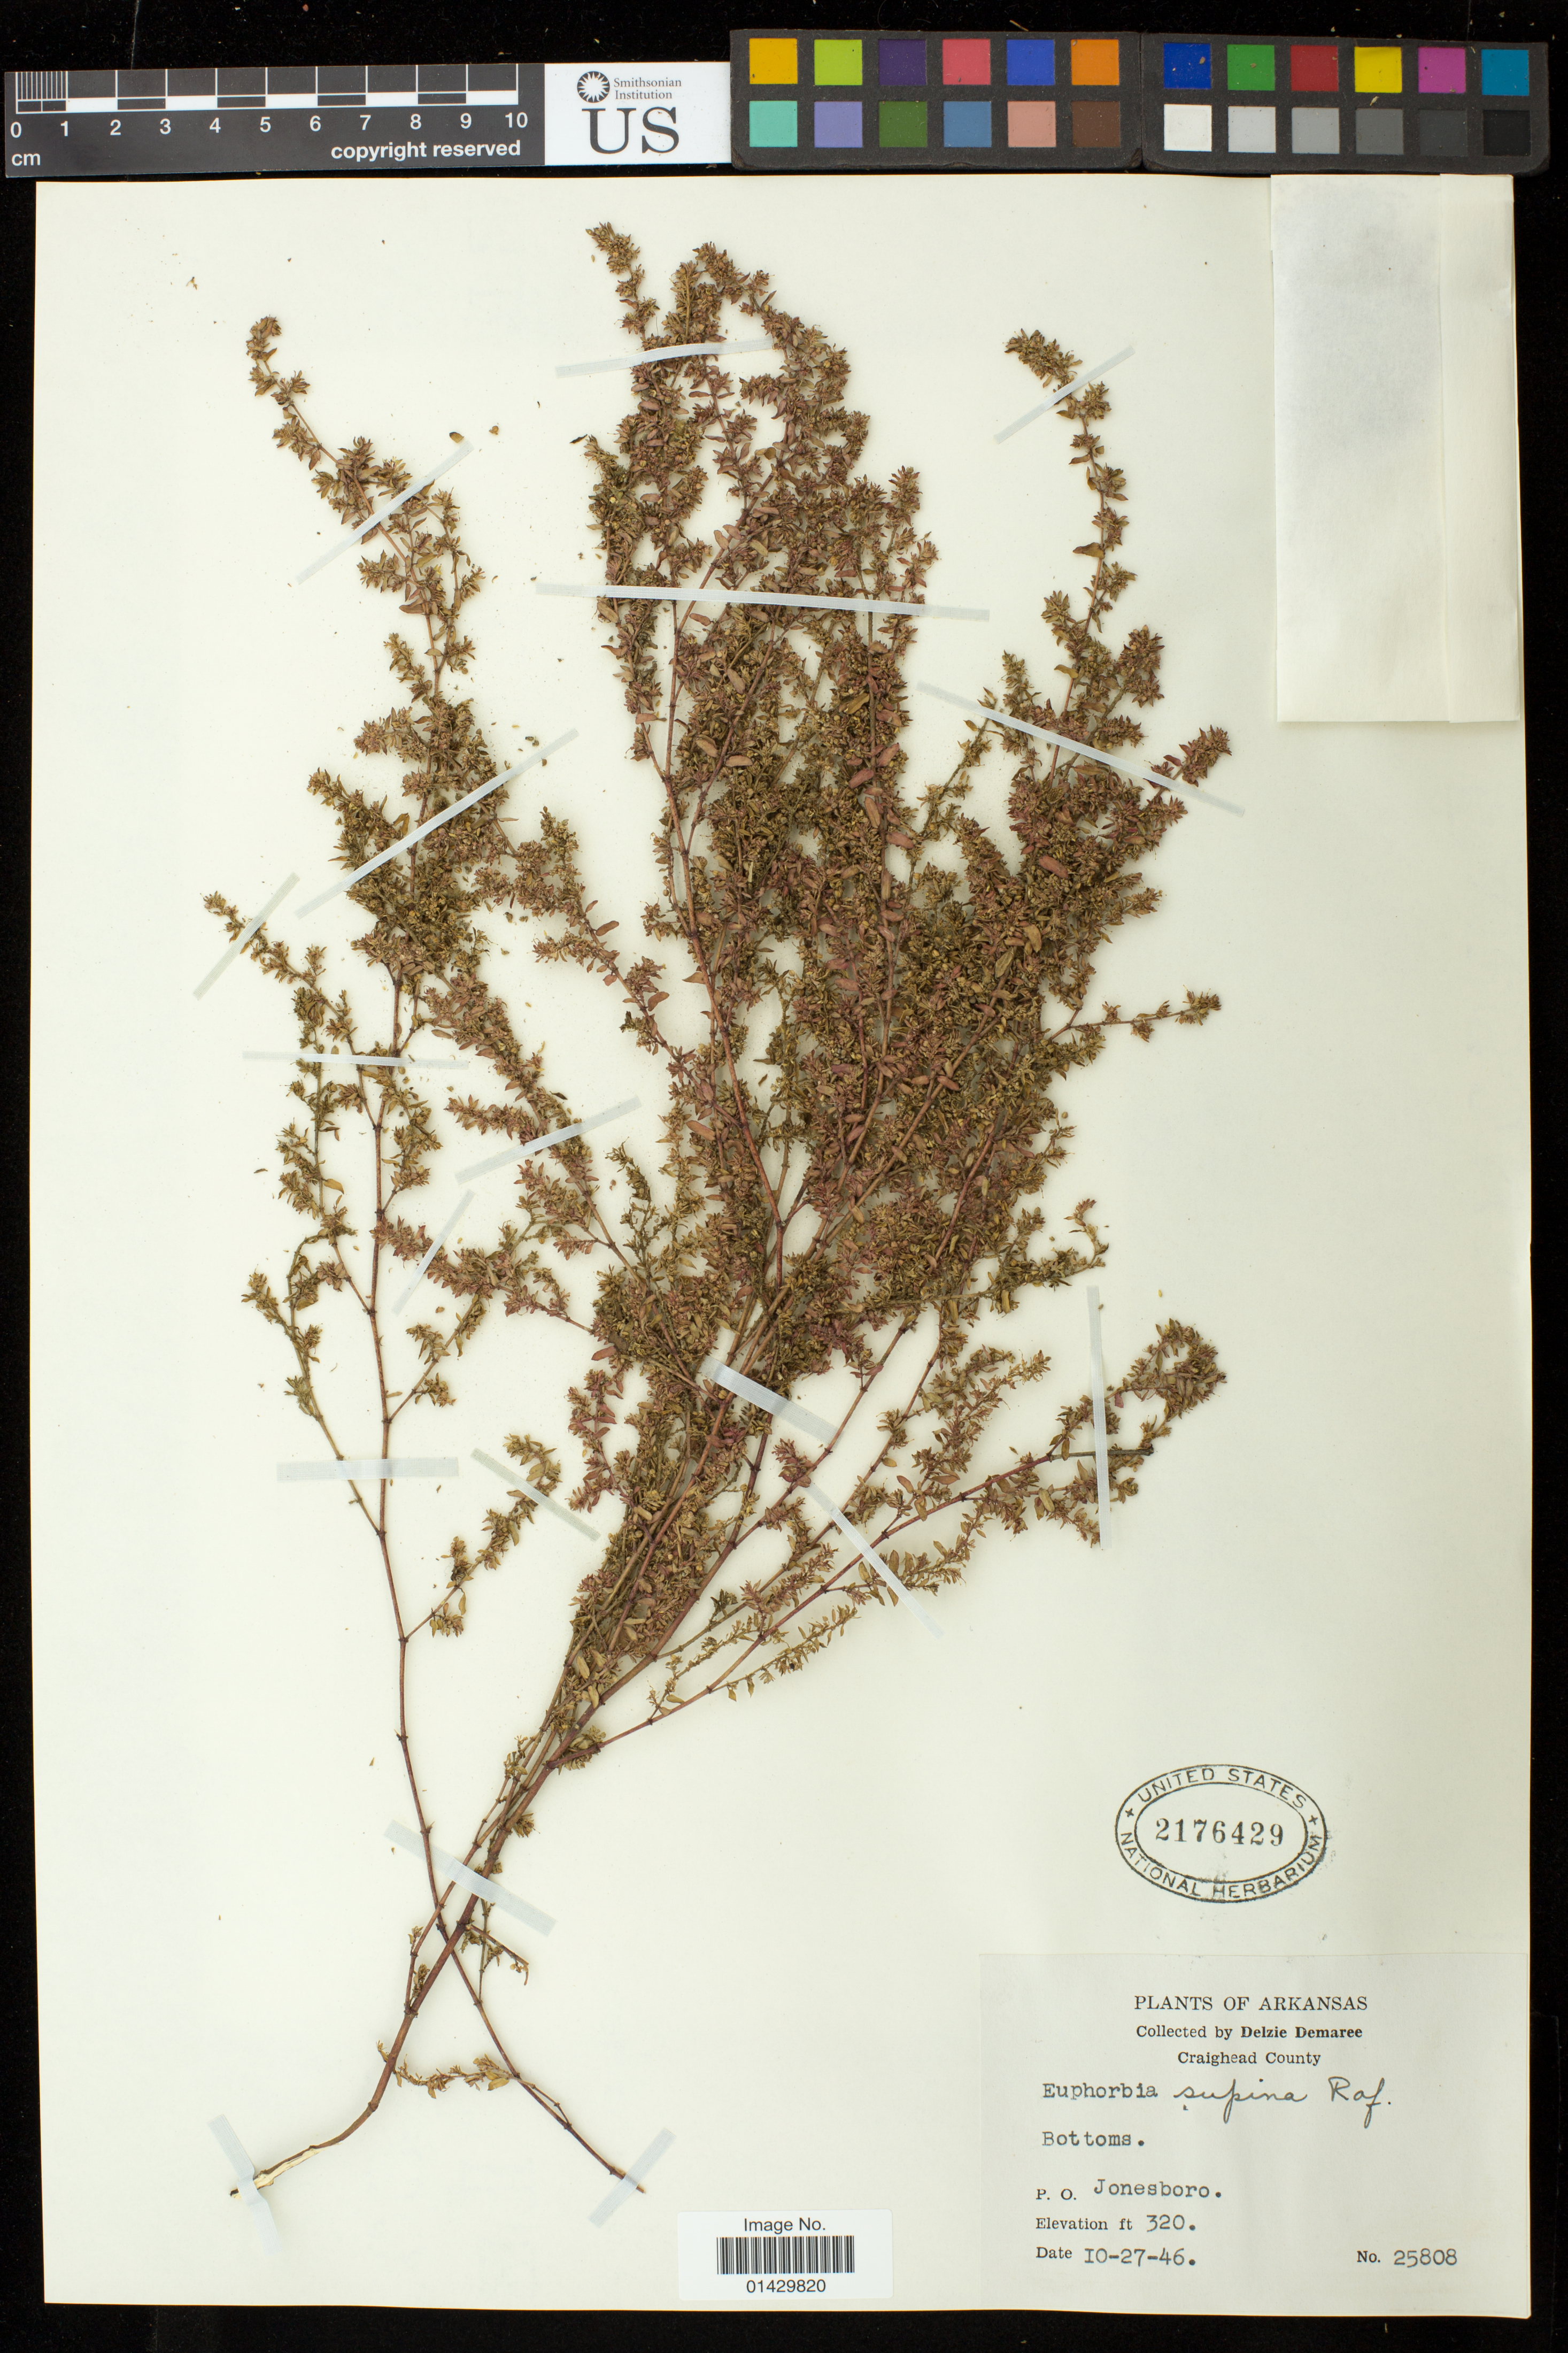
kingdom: Plantae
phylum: Tracheophyta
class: Magnoliopsida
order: Malpighiales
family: Euphorbiaceae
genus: Euphorbia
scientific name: Euphorbia maculata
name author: L.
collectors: D. Demaree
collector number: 25808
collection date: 1946-10-27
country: United States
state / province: Arkansas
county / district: Craighead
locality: P.O. Jonesboro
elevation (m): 98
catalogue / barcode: US 2176429